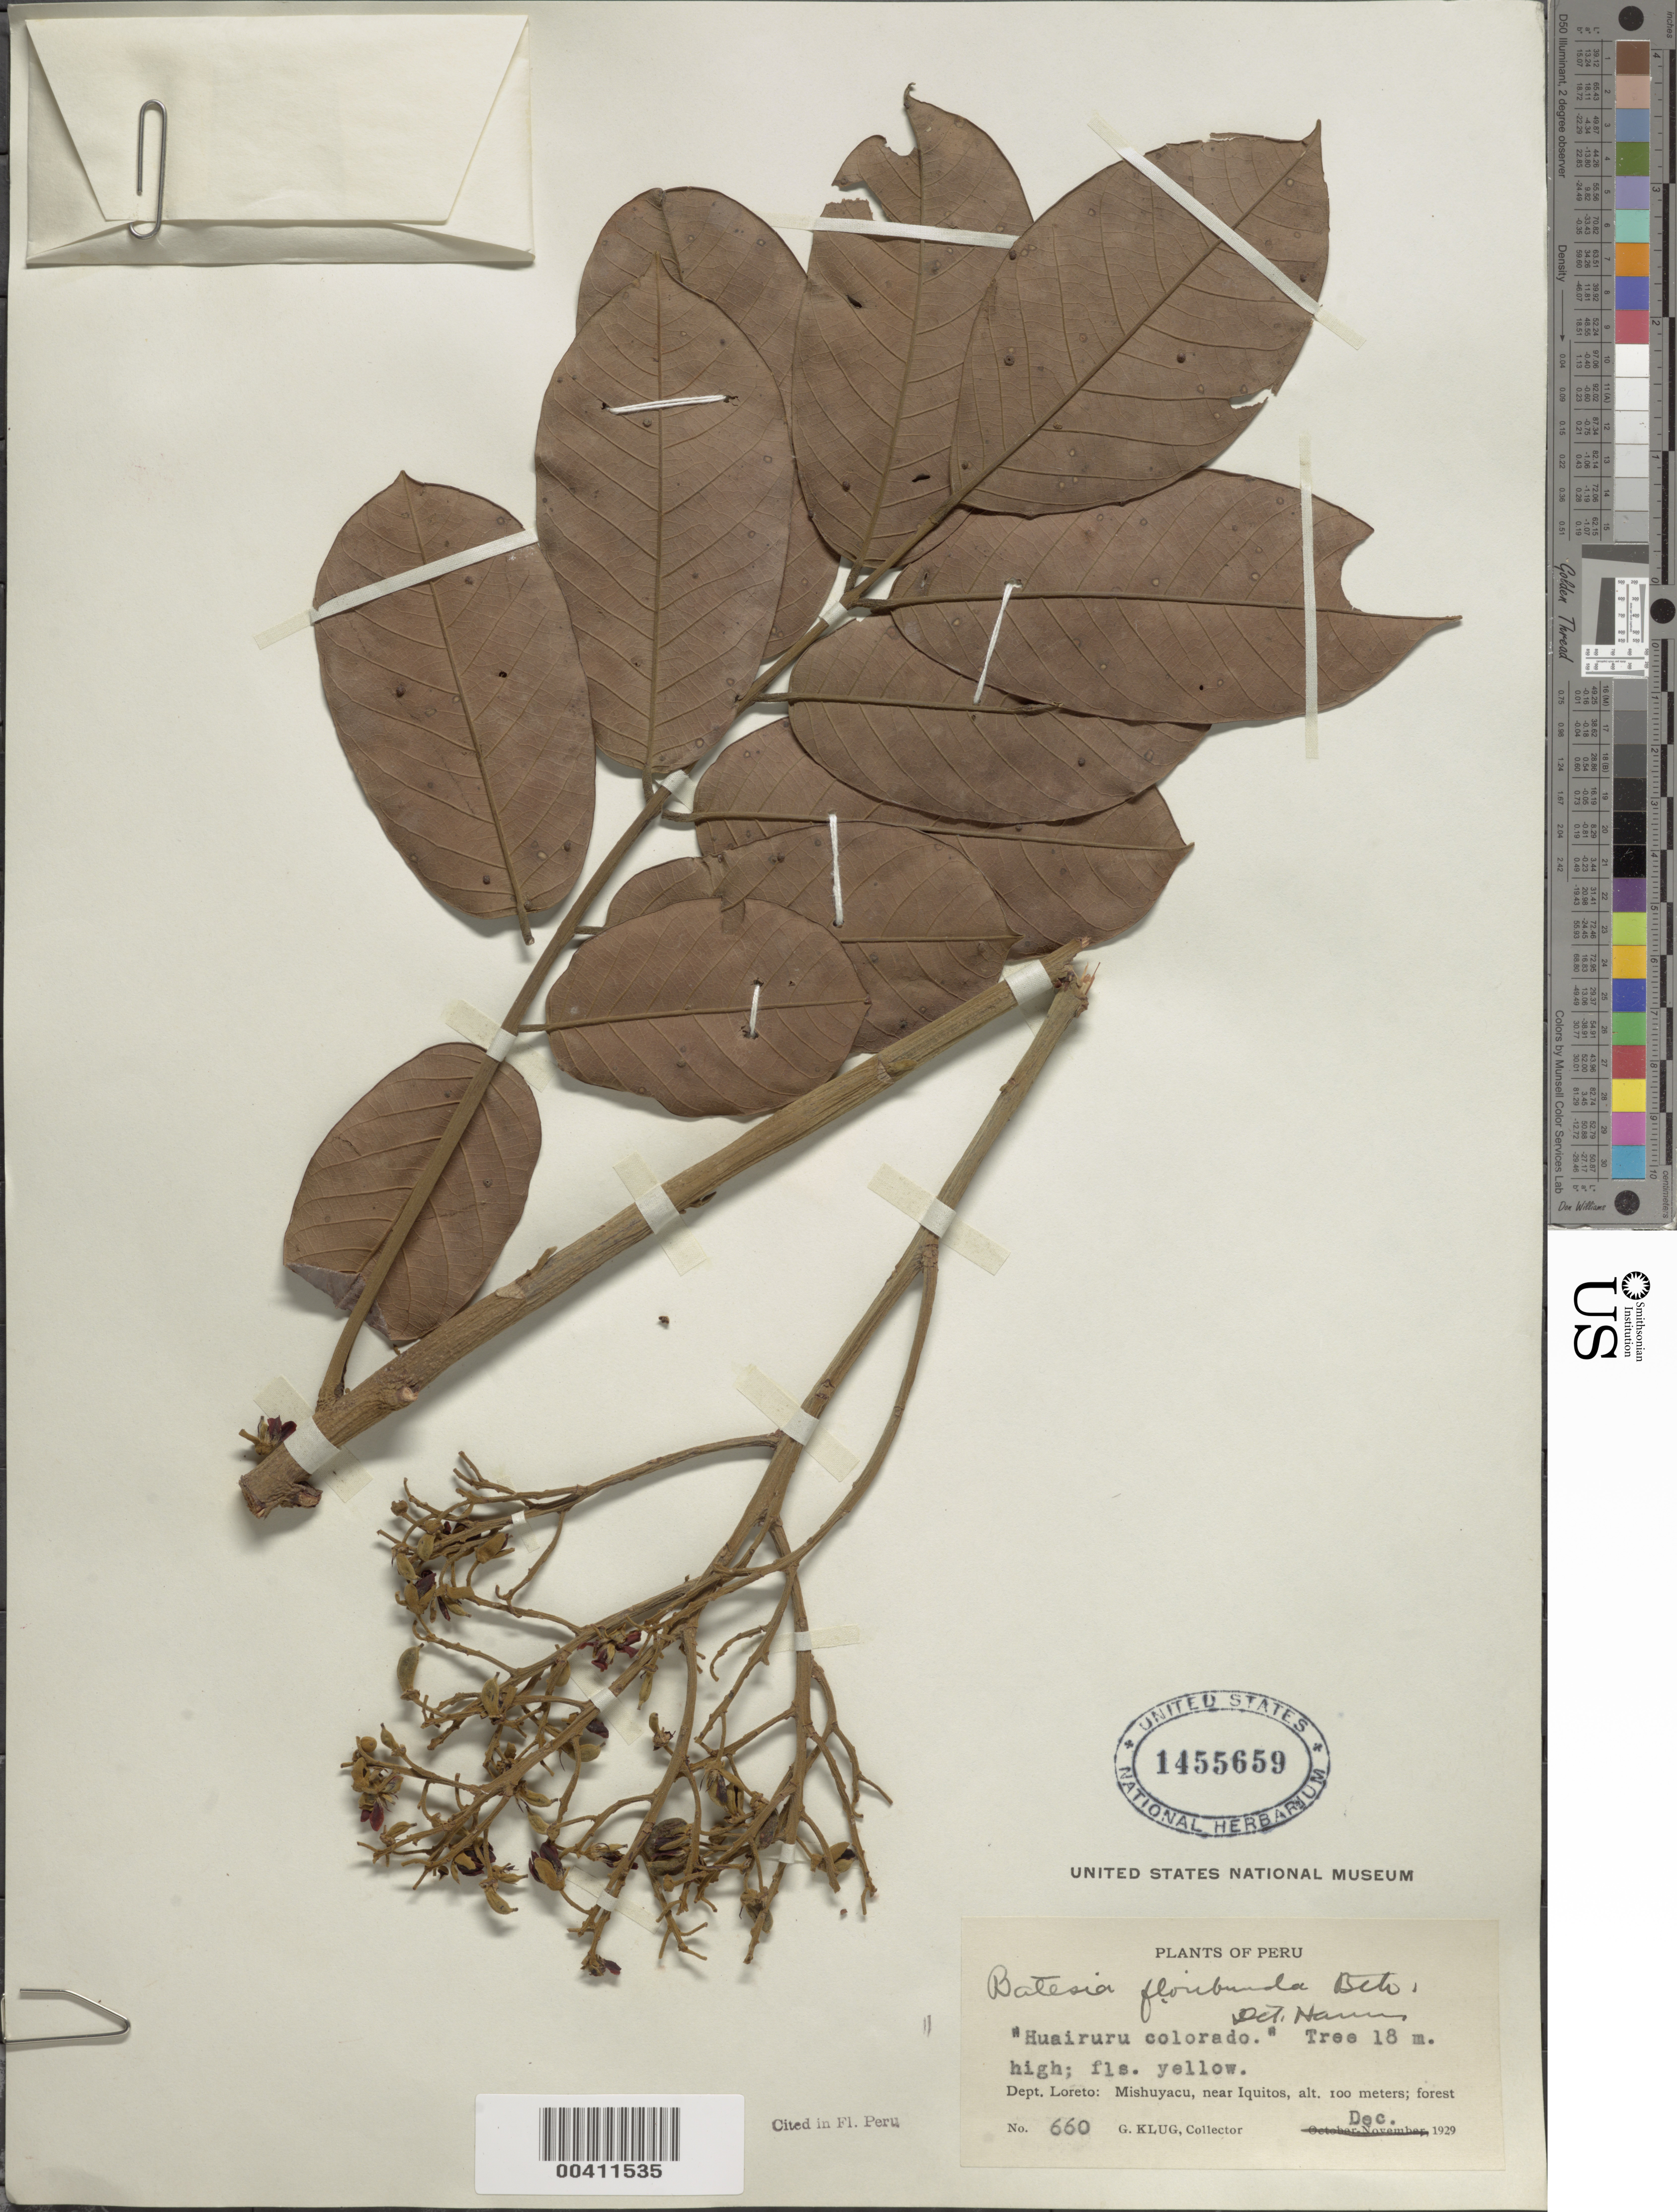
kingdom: Plantae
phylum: Tracheophyta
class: Magnoliopsida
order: Fabales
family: Fabaceae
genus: Batesia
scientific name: Batesia floribunda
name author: Spruce ex Benth.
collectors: G. Klug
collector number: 660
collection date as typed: Dec 1929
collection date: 1929-12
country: Peru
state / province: Loreto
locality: Mishuyacu, near Iquitos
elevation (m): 100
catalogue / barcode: US 1455659